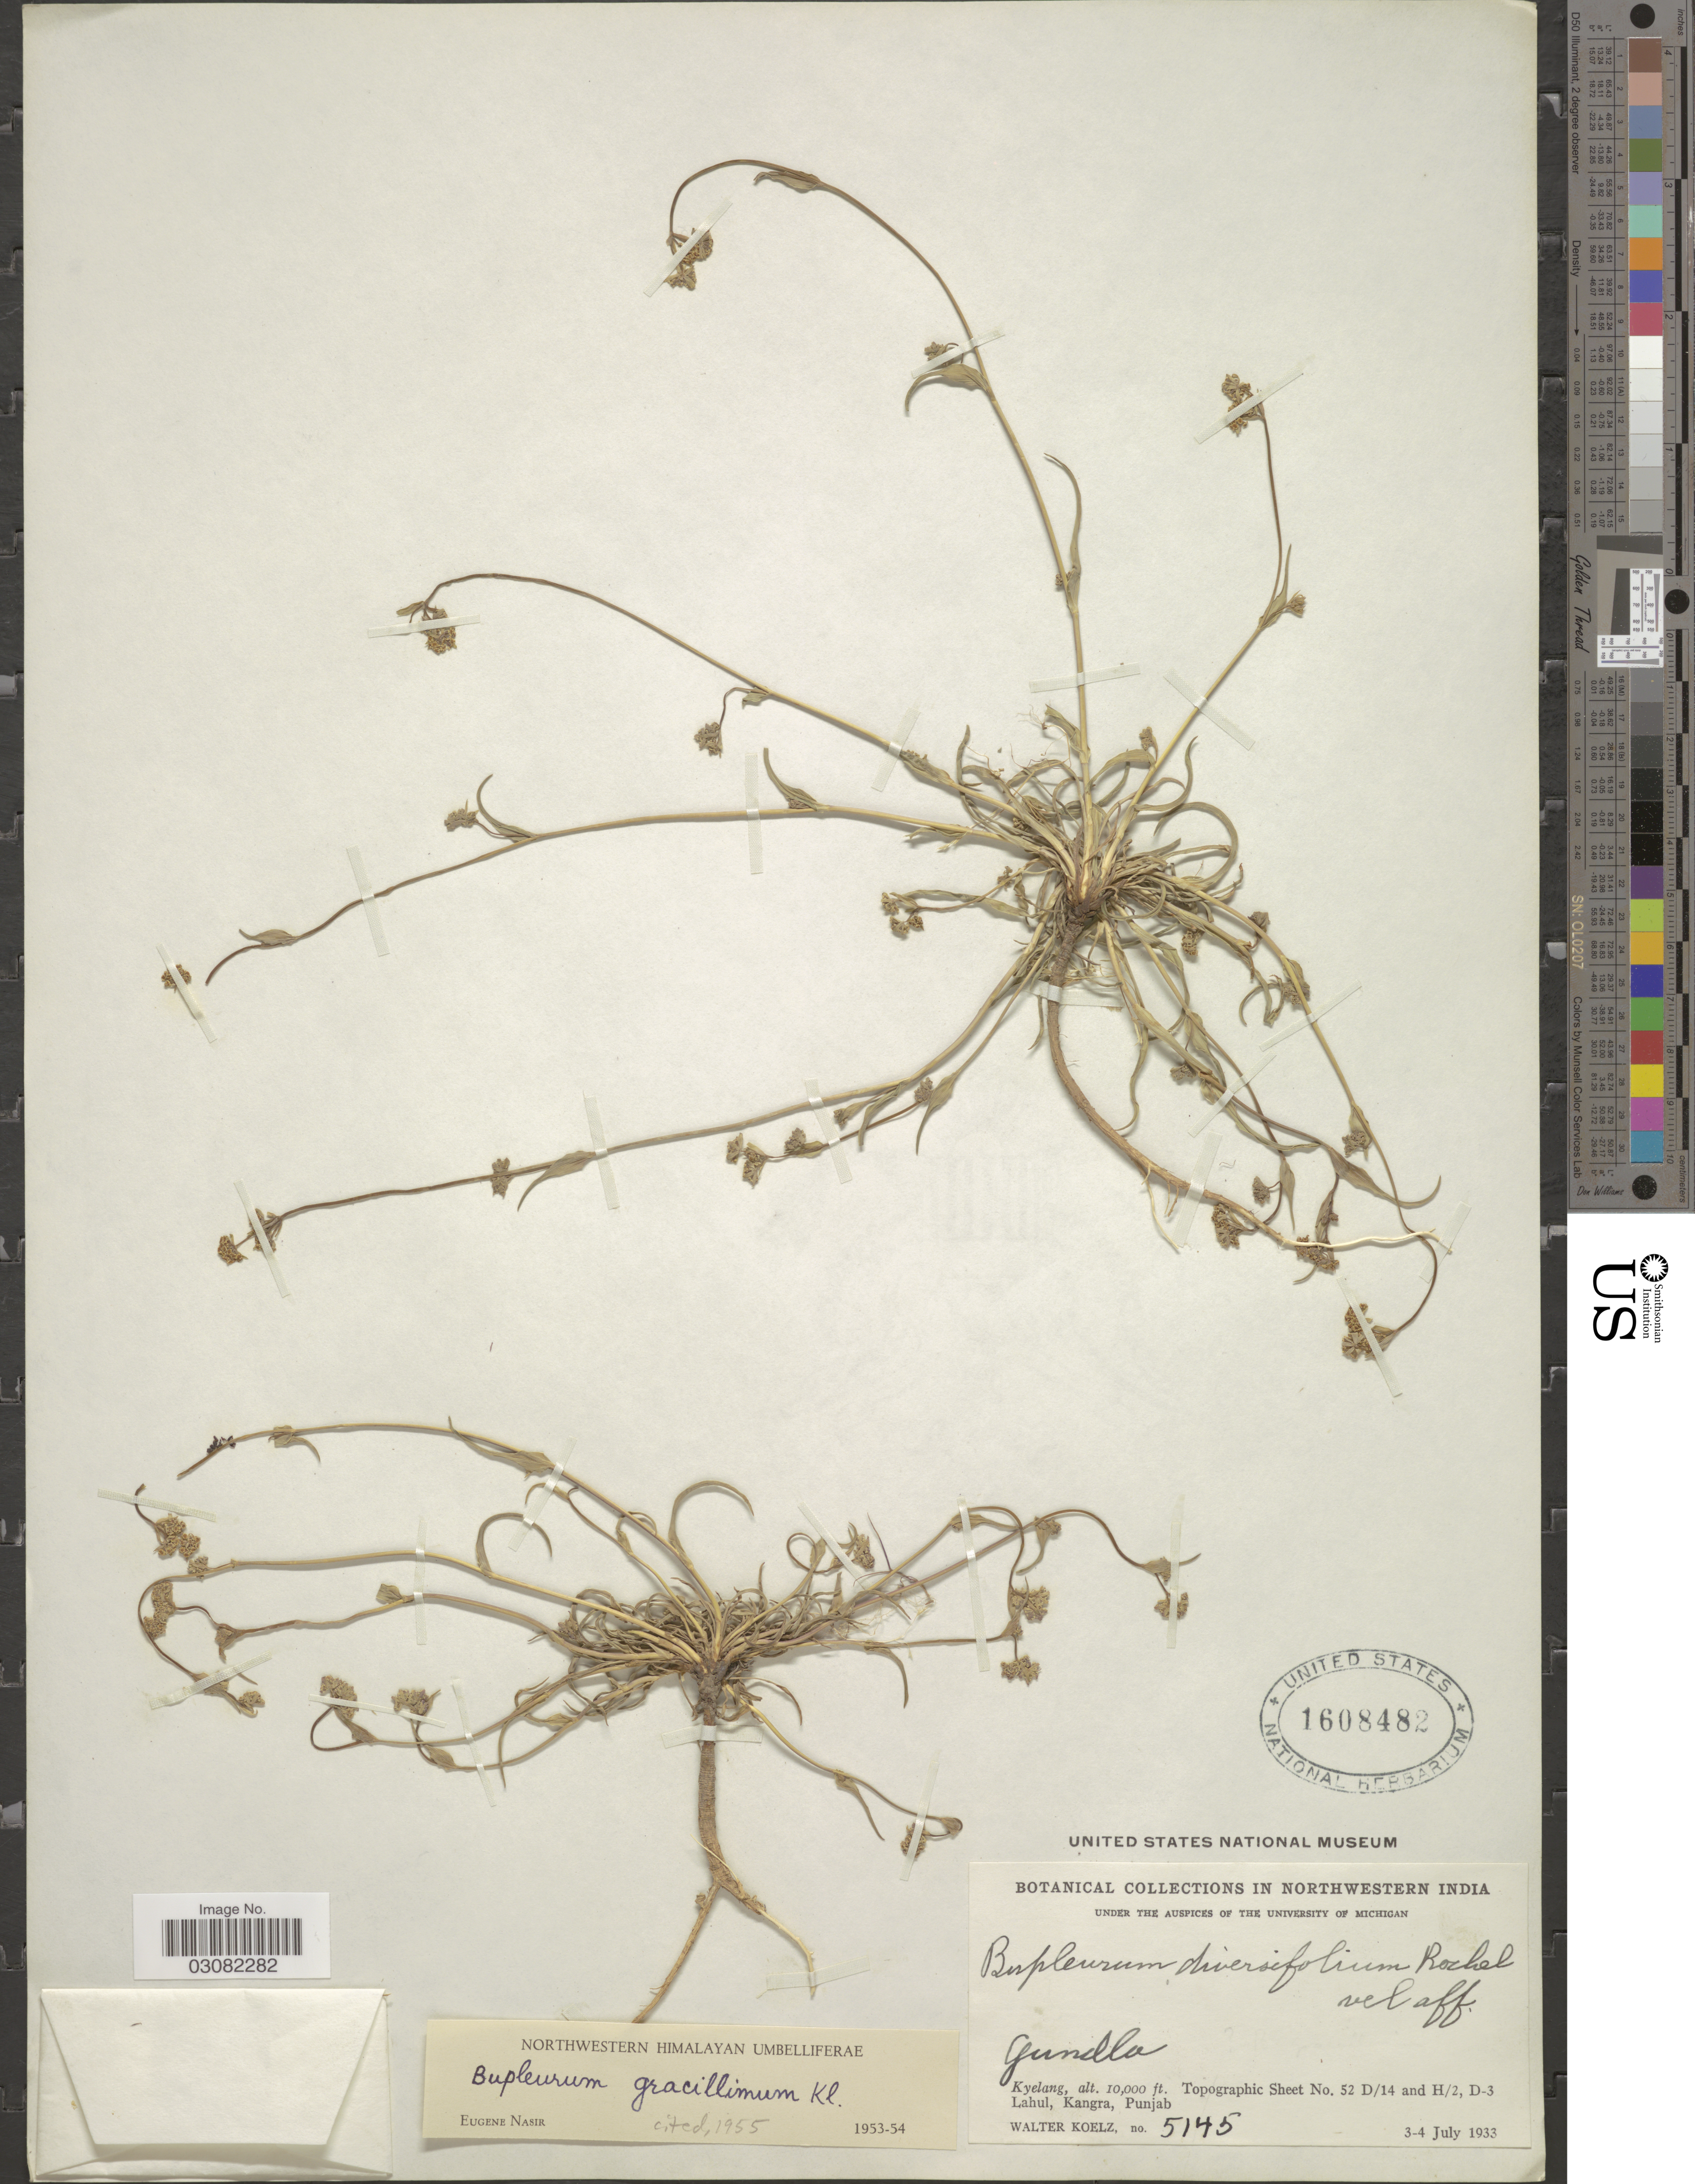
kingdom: Plantae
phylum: Tracheophyta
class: Magnoliopsida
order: Apiales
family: Apiaceae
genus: Bupleurum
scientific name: Bupleurum gracillimum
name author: Klotzsch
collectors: W. N. Koelz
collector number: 5145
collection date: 1933-07-03/1933-07-04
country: India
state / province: Punjab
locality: Northwestern India. Gundla. Kyelang. Topographic Sheet No. 52 D/14 and H/2, D-3 Lahul, Kangra.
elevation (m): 3048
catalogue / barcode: US 1608482